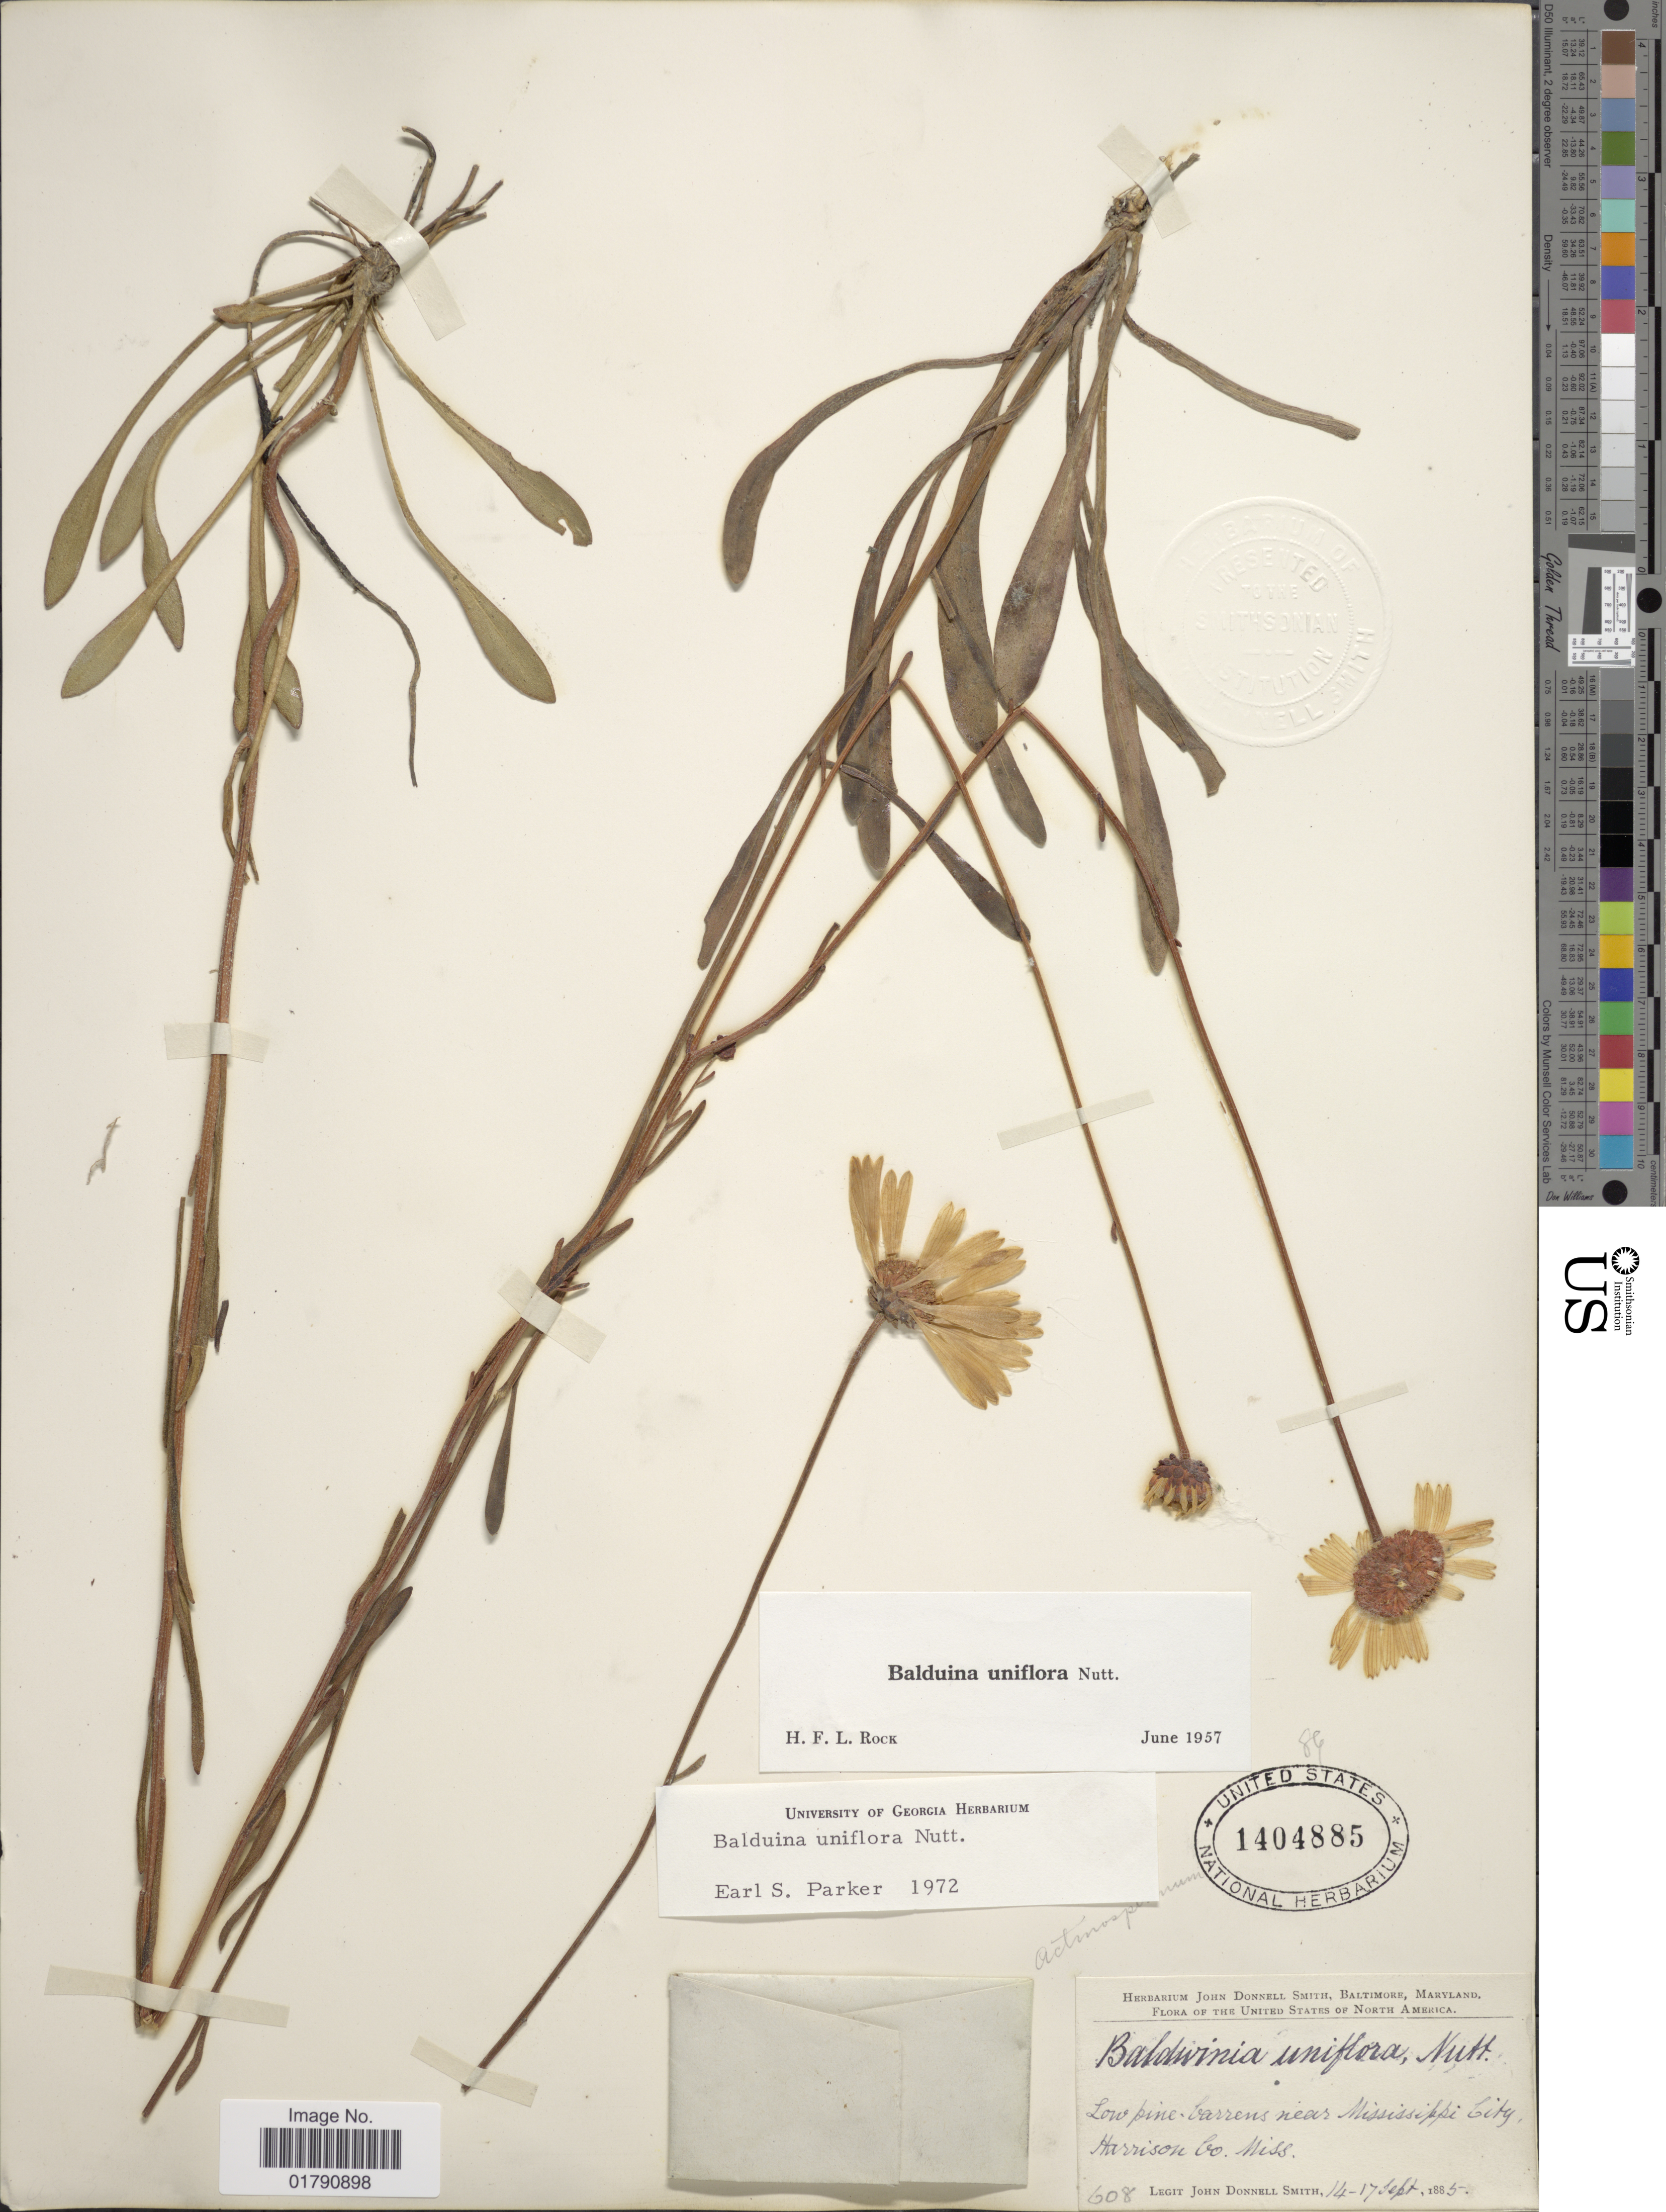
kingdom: Plantae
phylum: Tracheophyta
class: Magnoliopsida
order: Asterales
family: Asteraceae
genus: Balduina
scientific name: Balduina uniflora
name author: Nutt.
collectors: J. Donnell Smith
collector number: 608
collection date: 1885-09-14/1885-09-17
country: United States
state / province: Mississippi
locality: United States of North America, near Mississippi City, Harrison Co., Miss.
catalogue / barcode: US 1404885